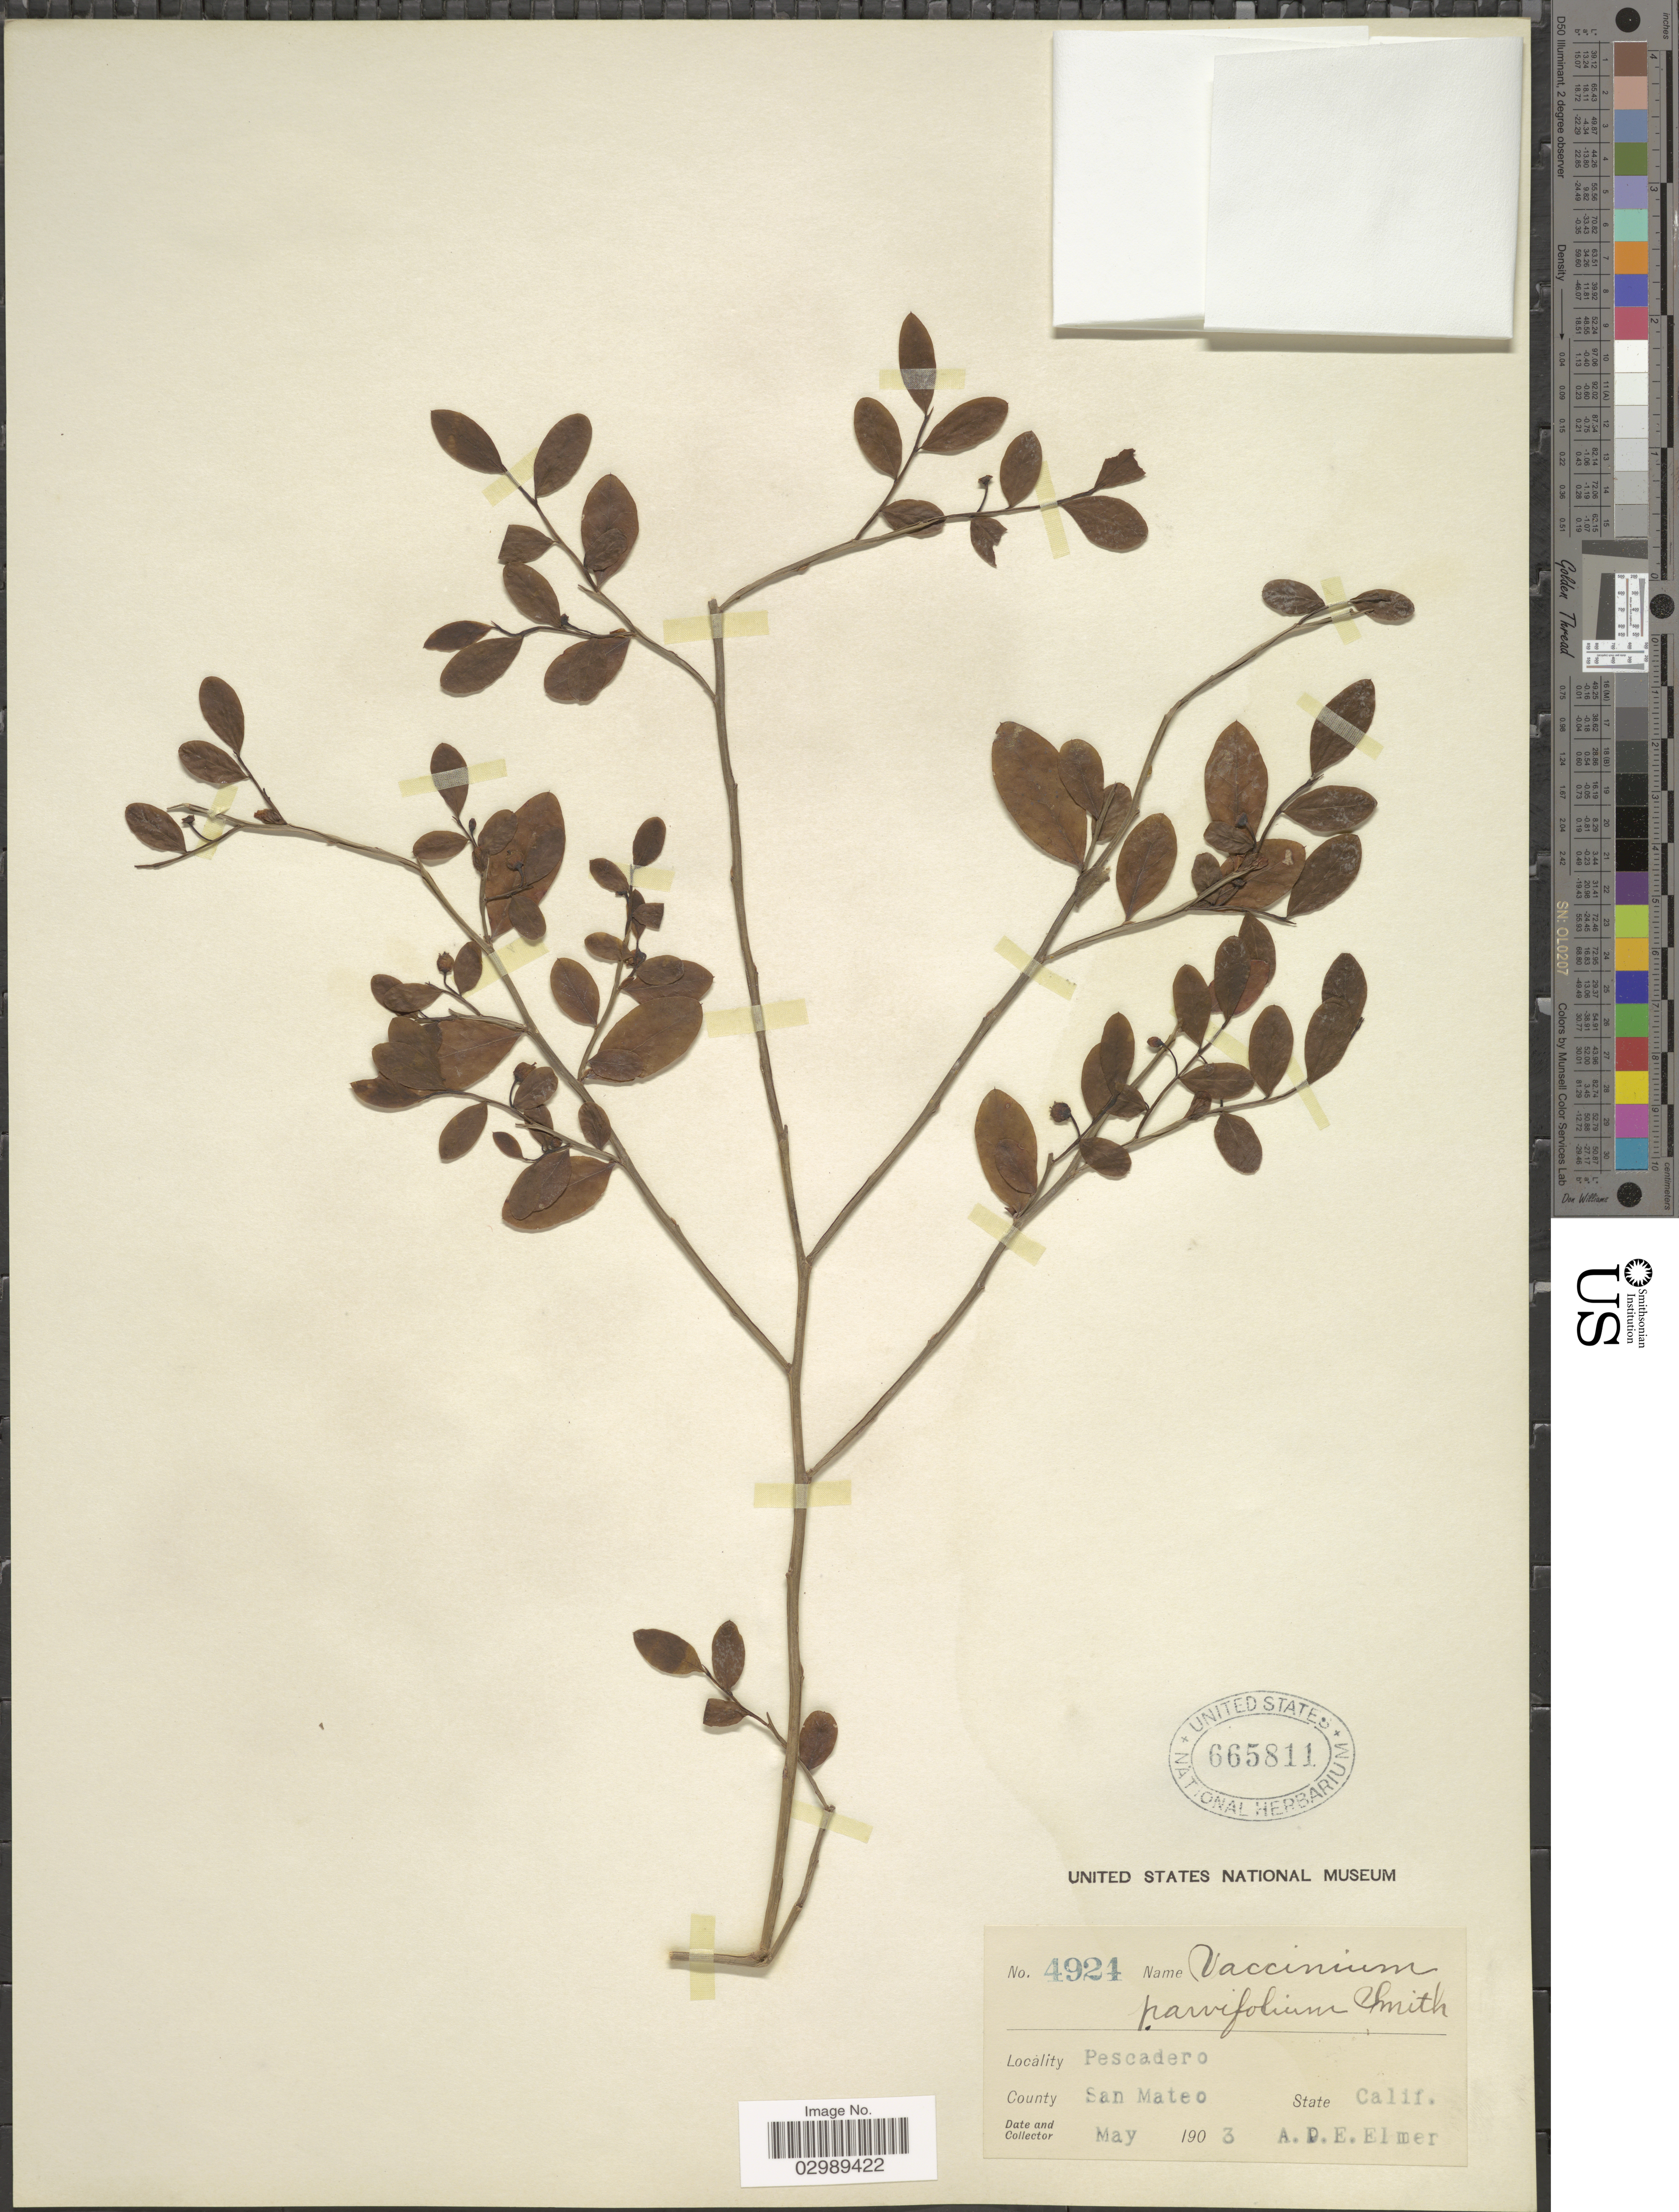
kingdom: Plantae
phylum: Tracheophyta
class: Magnoliopsida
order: Ericales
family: Ericaceae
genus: Vaccinium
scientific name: Vaccinium parvifolium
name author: Small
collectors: A. D. E. Elmer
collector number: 4924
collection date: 1903-05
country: United States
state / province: California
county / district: San Mateo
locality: Pescadero, County San Mateo.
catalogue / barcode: US 665811